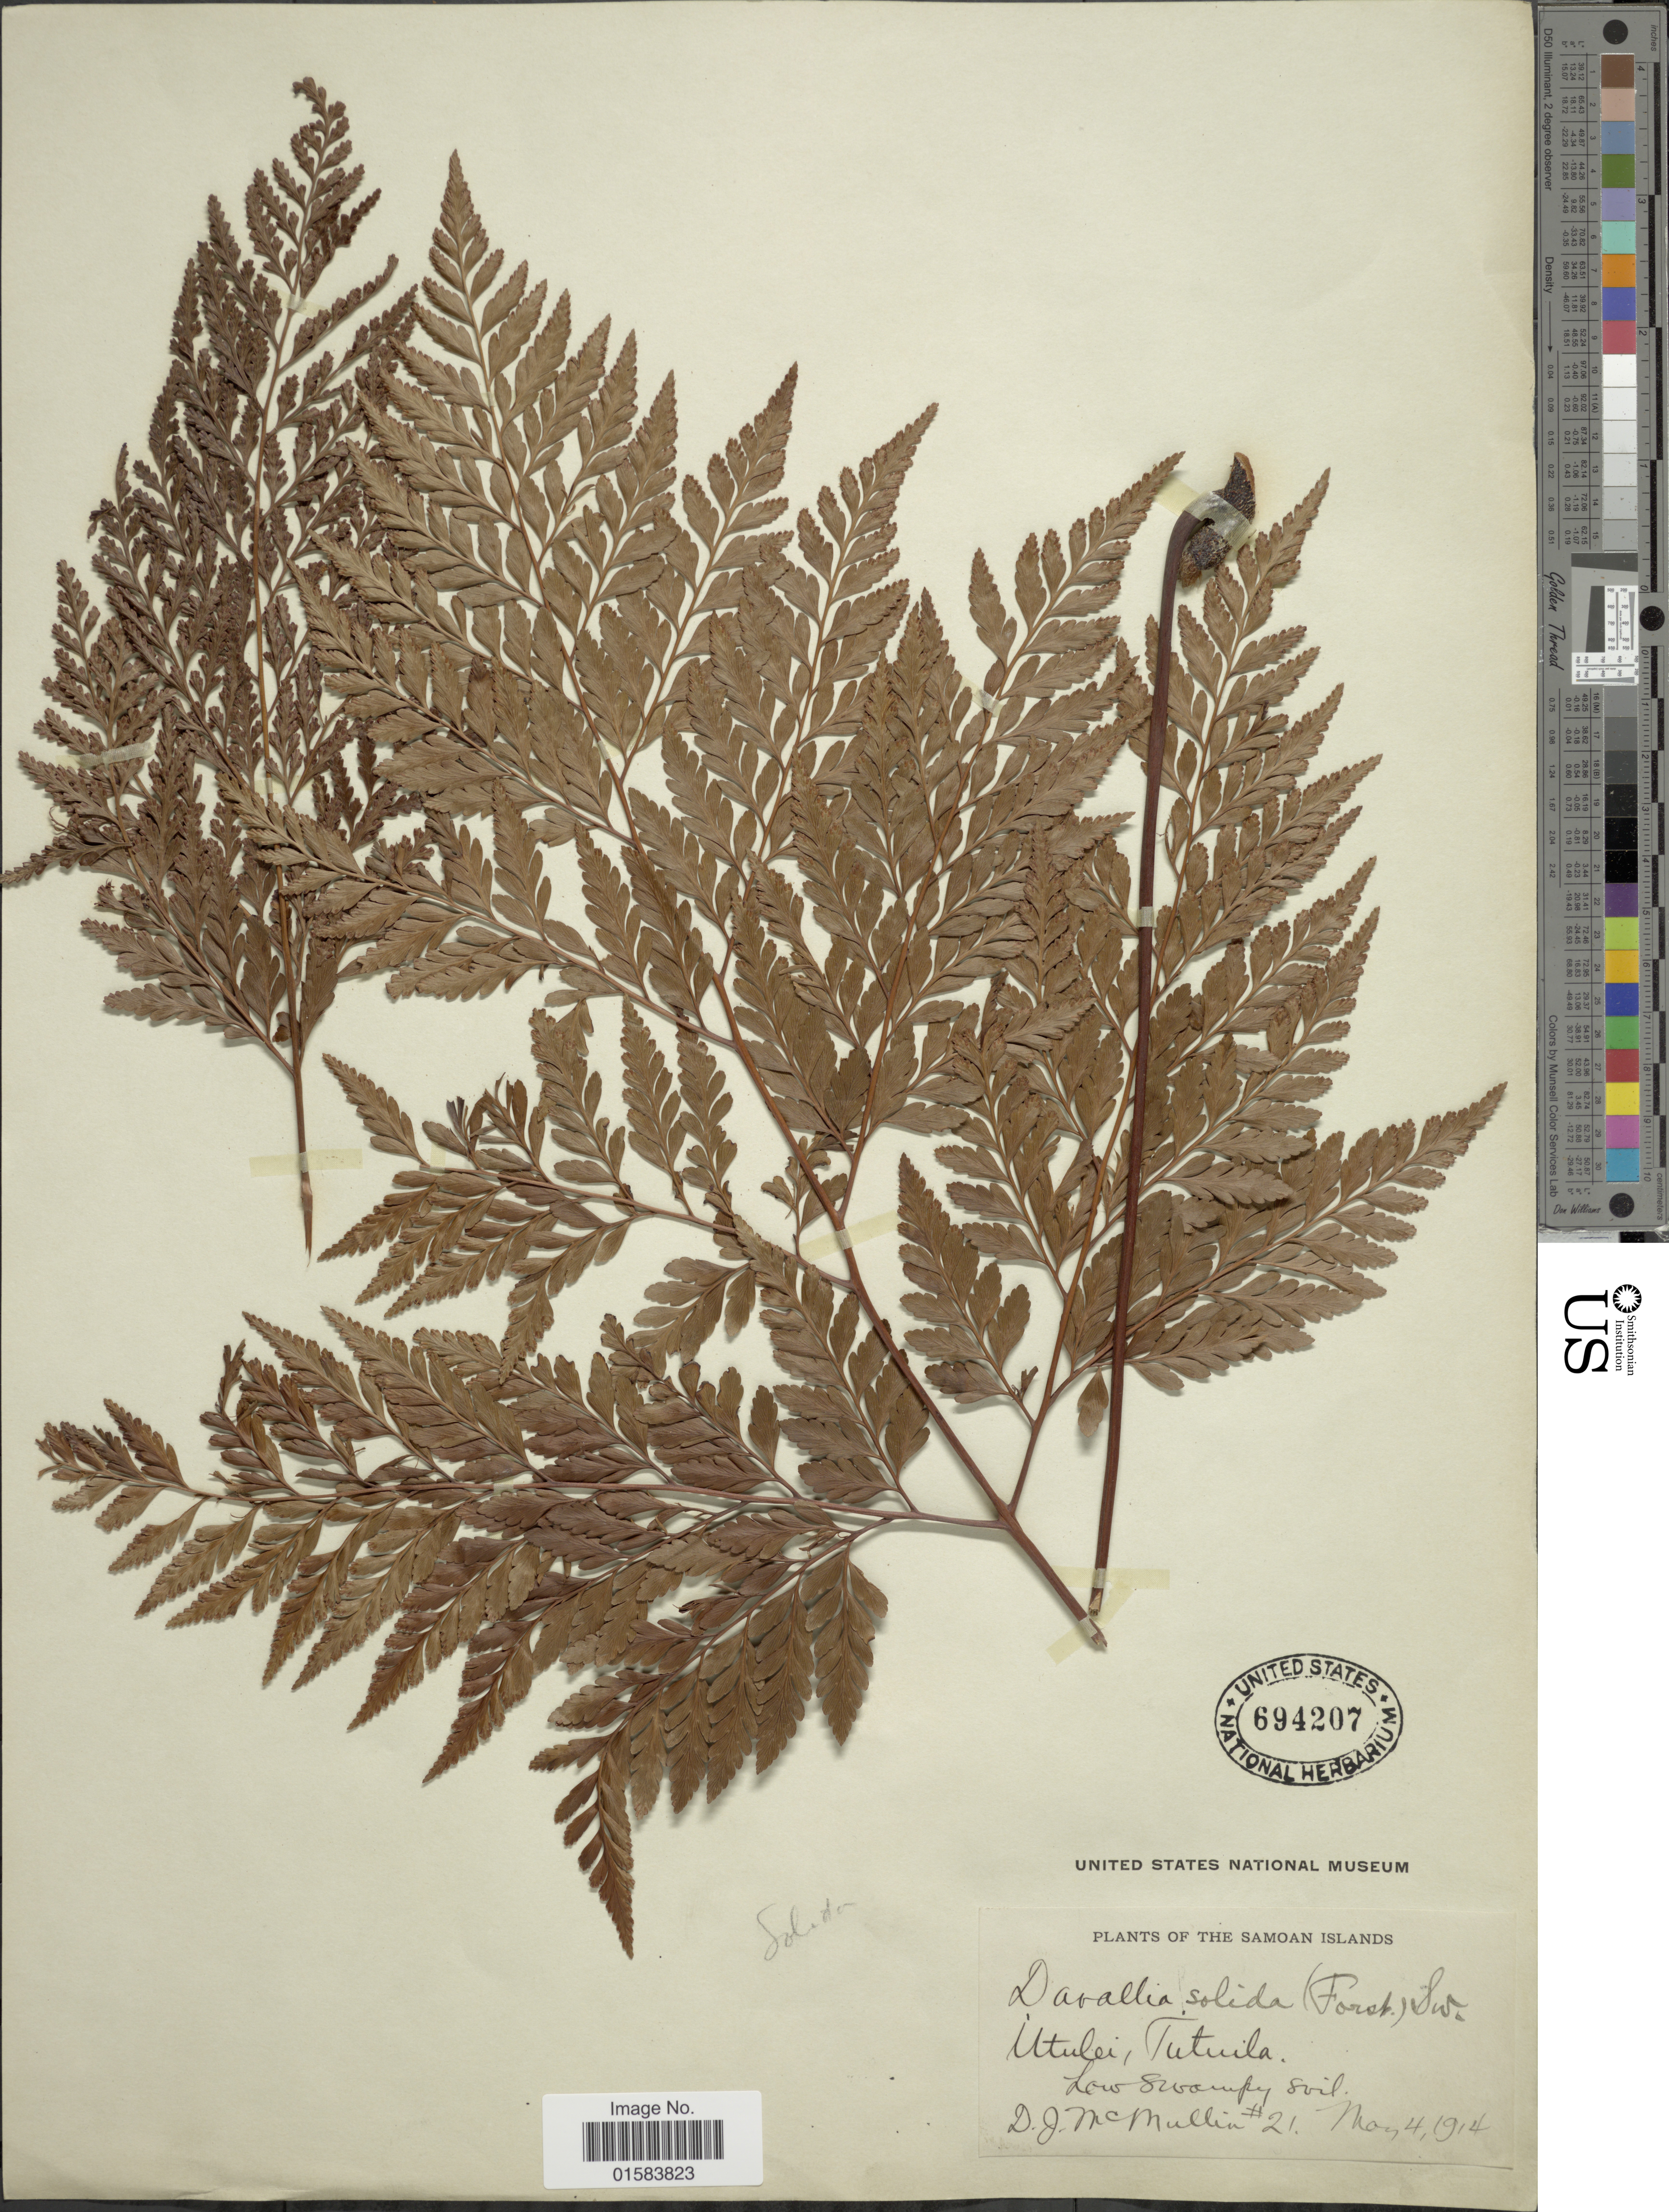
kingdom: Plantae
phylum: Tracheophyta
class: Polypodiopsida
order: Polypodiales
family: Davalliaceae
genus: Davallia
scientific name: Davallia solida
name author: (G. Forst.) Sw.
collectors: D. McMullin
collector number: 21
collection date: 1914-05-04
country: American Samoa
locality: The Samoan Islands, Utulei, Tutuila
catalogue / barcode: US 694207